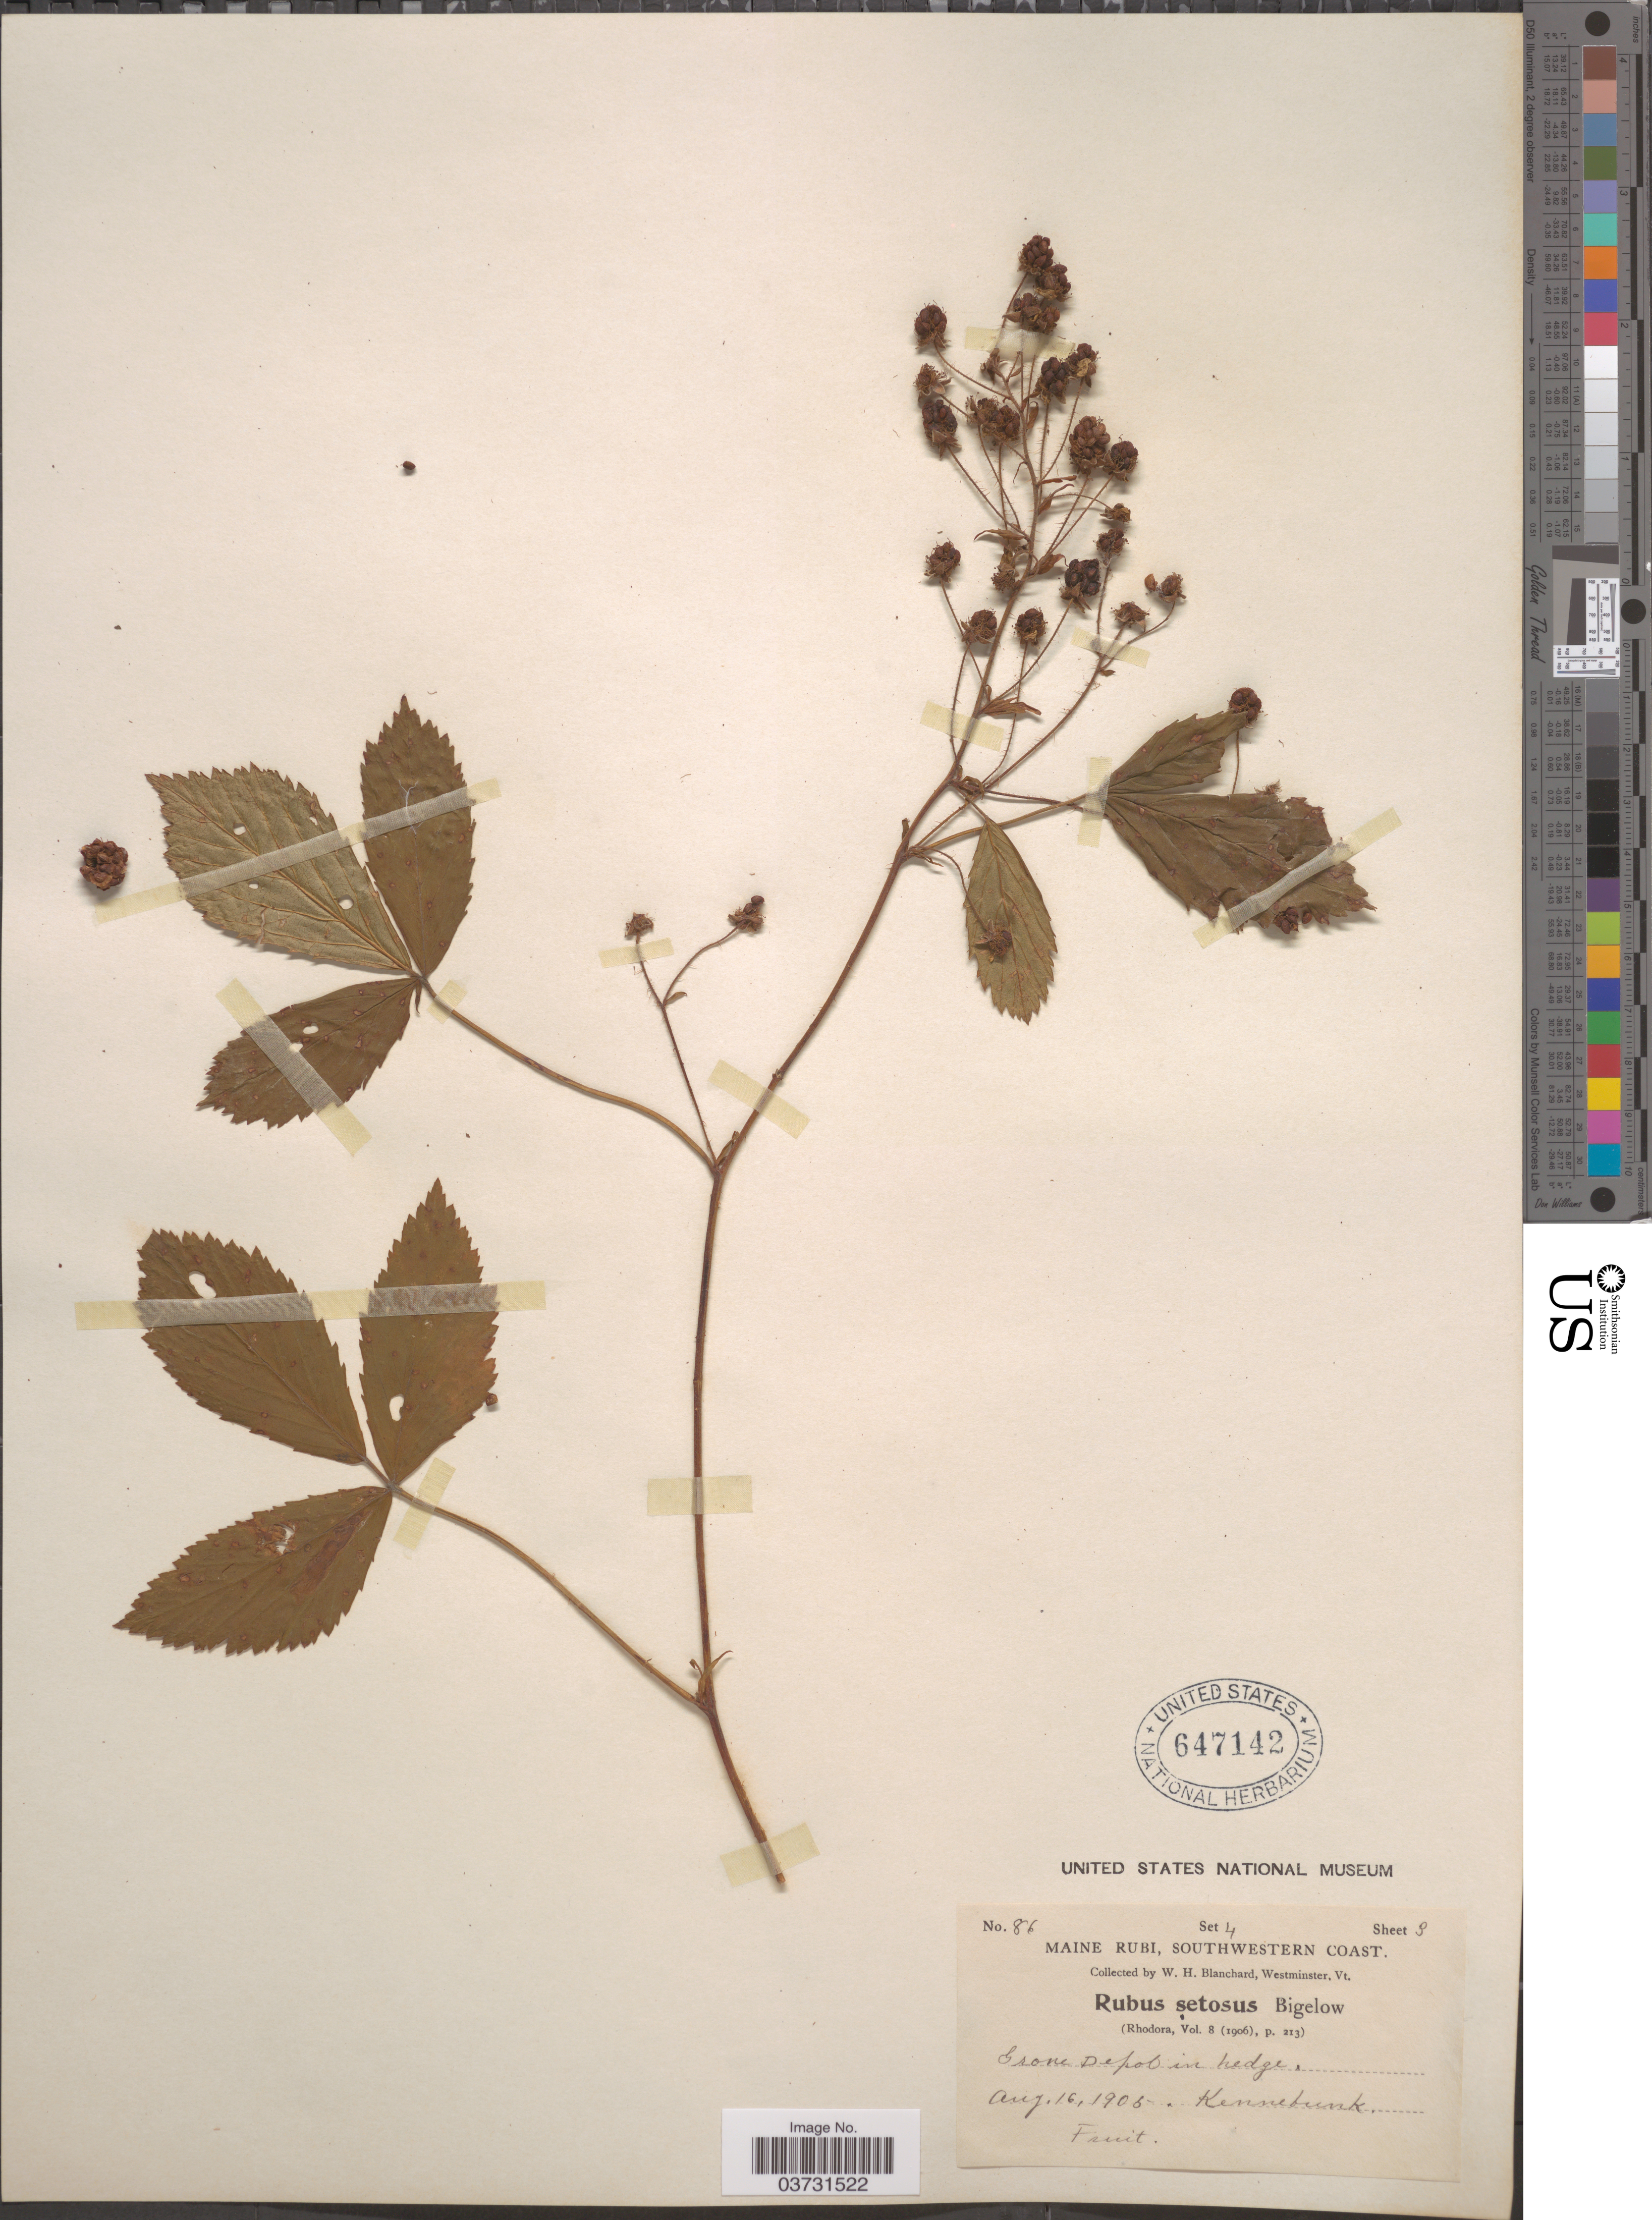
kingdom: Plantae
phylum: Tracheophyta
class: Magnoliopsida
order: Rosales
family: Rosaceae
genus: Rubus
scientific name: Rubus nigricans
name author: Rydb. in Britton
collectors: W. H. Blanchard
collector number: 86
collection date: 1905-08-16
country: United States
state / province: Maine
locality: Maine, Southwestern Coast. Grove Depot in hedge. Kennebunk.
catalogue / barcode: US 647142